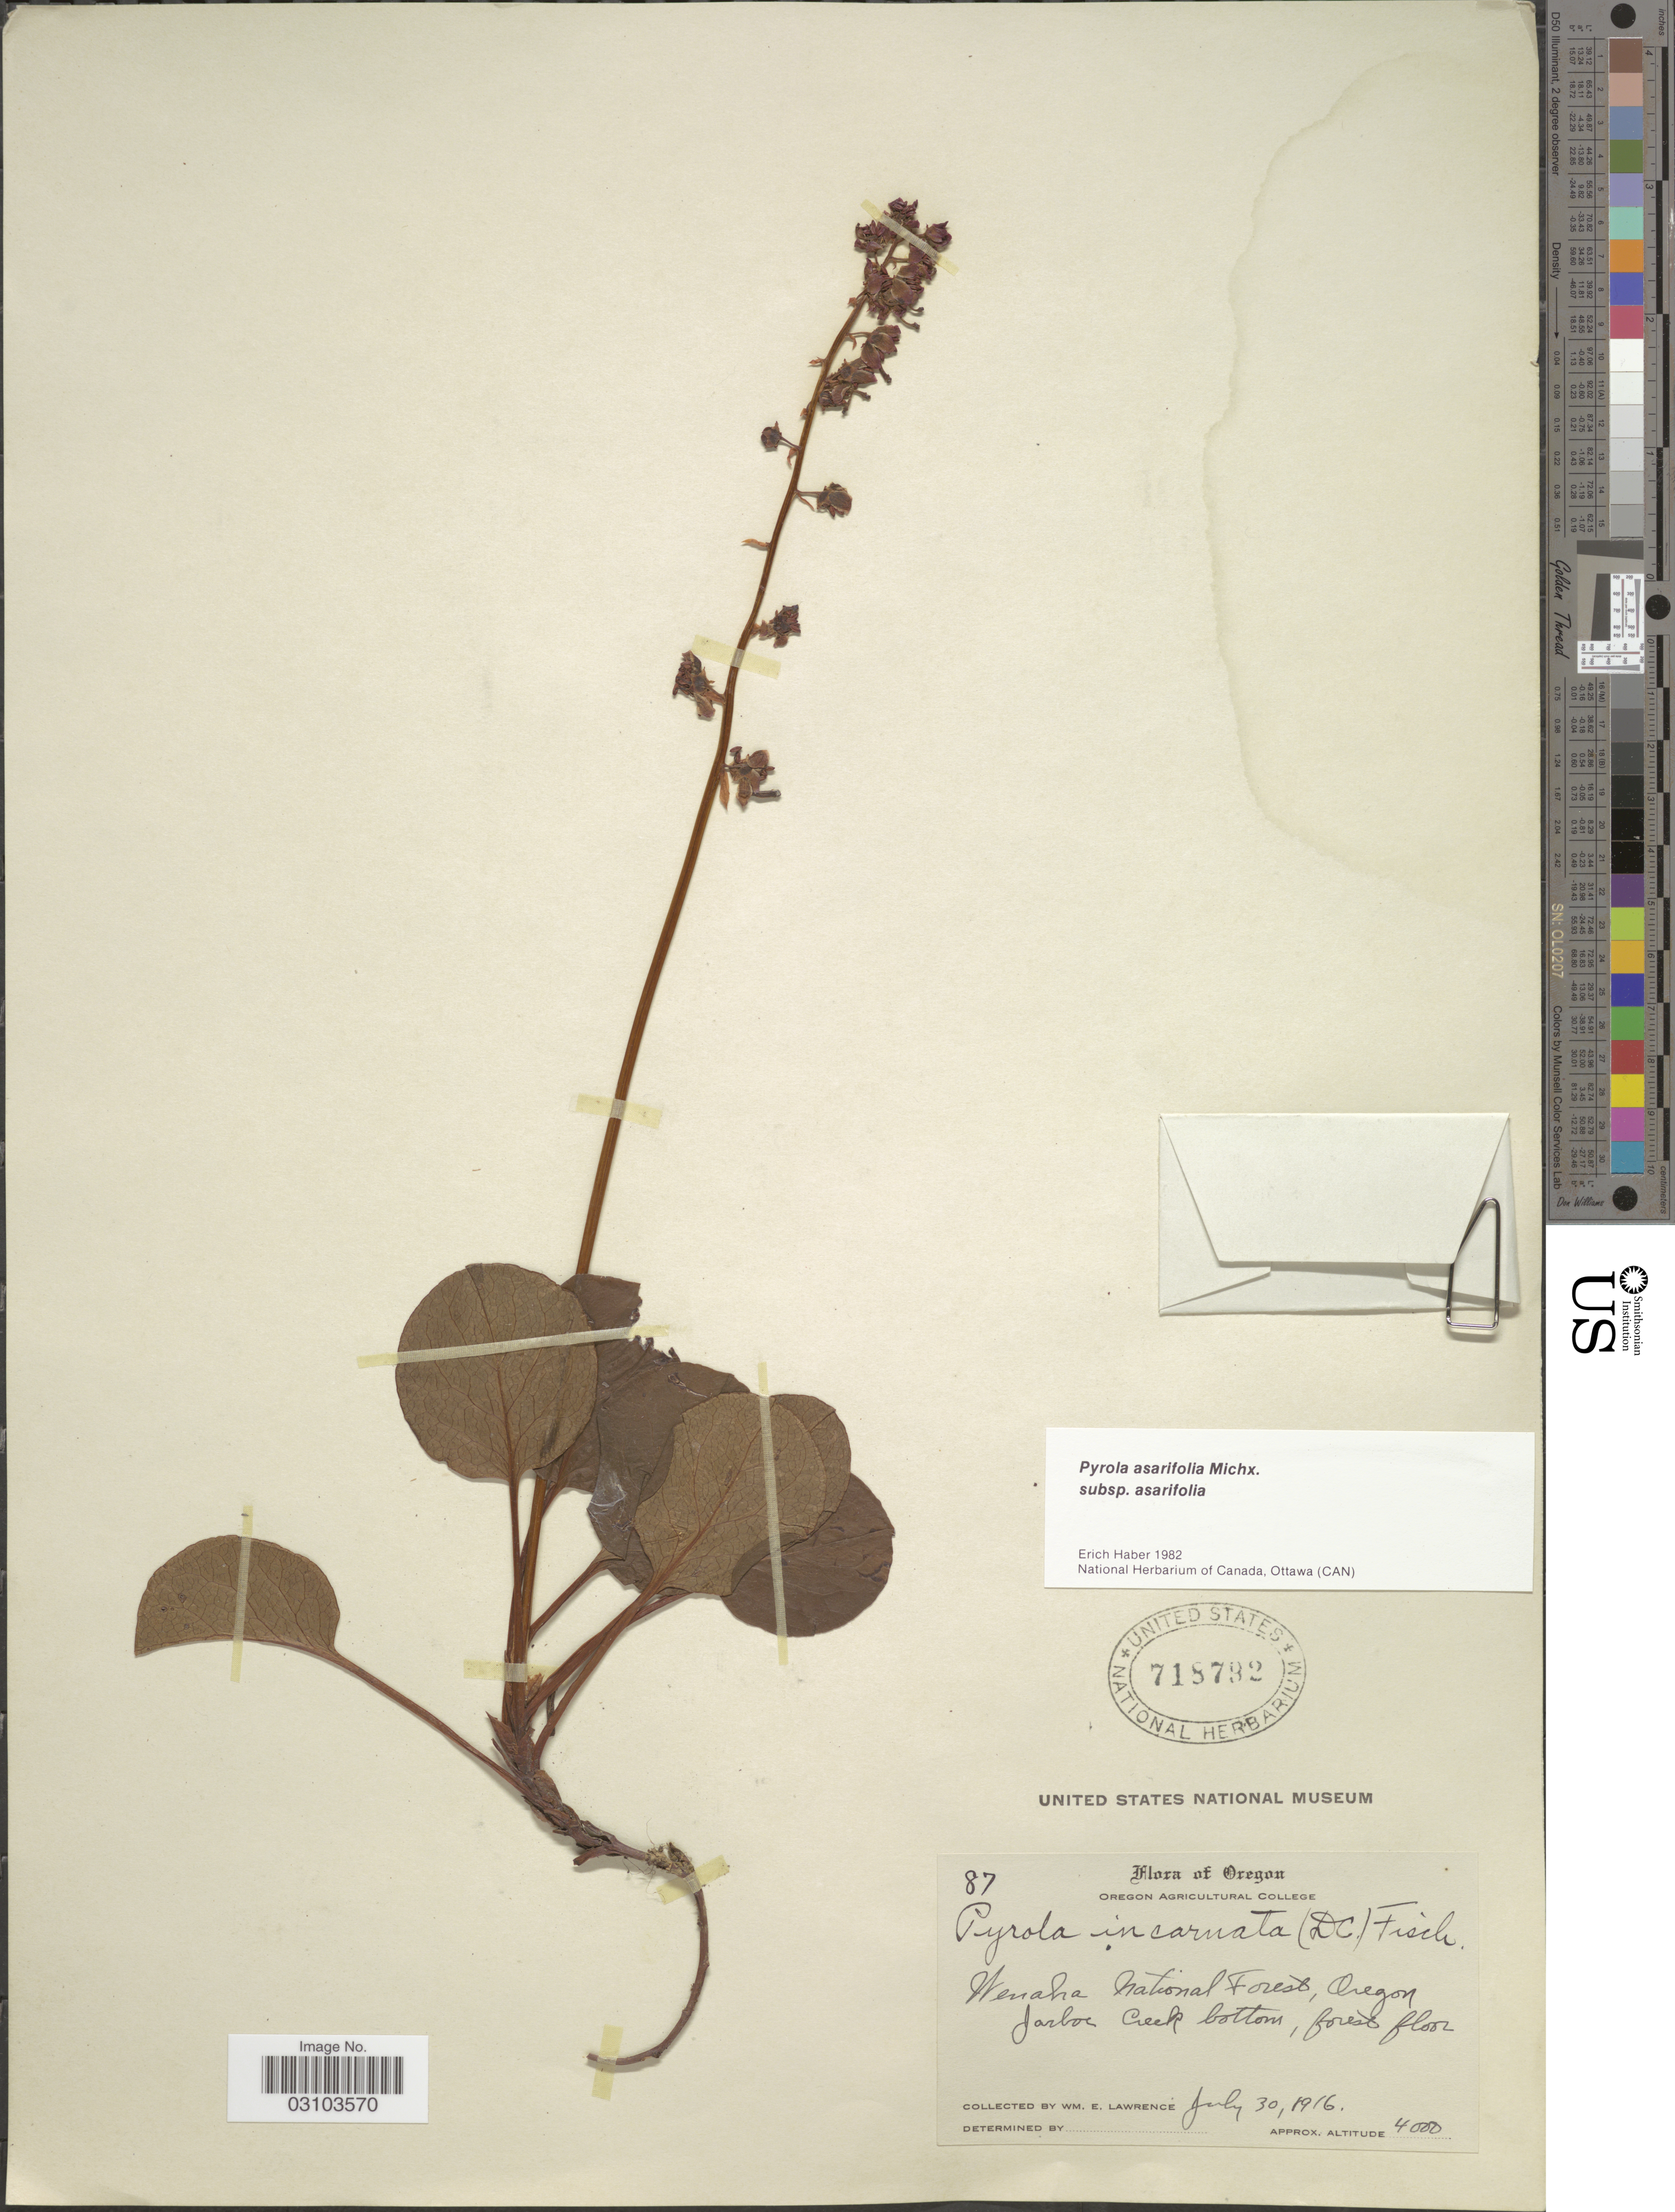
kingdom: Plantae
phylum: Tracheophyta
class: Magnoliopsida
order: Ericales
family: Ericaceae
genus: Pyrola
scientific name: Pyrola asarifolia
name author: Michx.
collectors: W. Lawrence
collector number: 87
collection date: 1916-07-30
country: United States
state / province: Oregon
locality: Wenaha National Forest, Oregon Jarboc Creek bottom, forest floor.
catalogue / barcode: US 718782